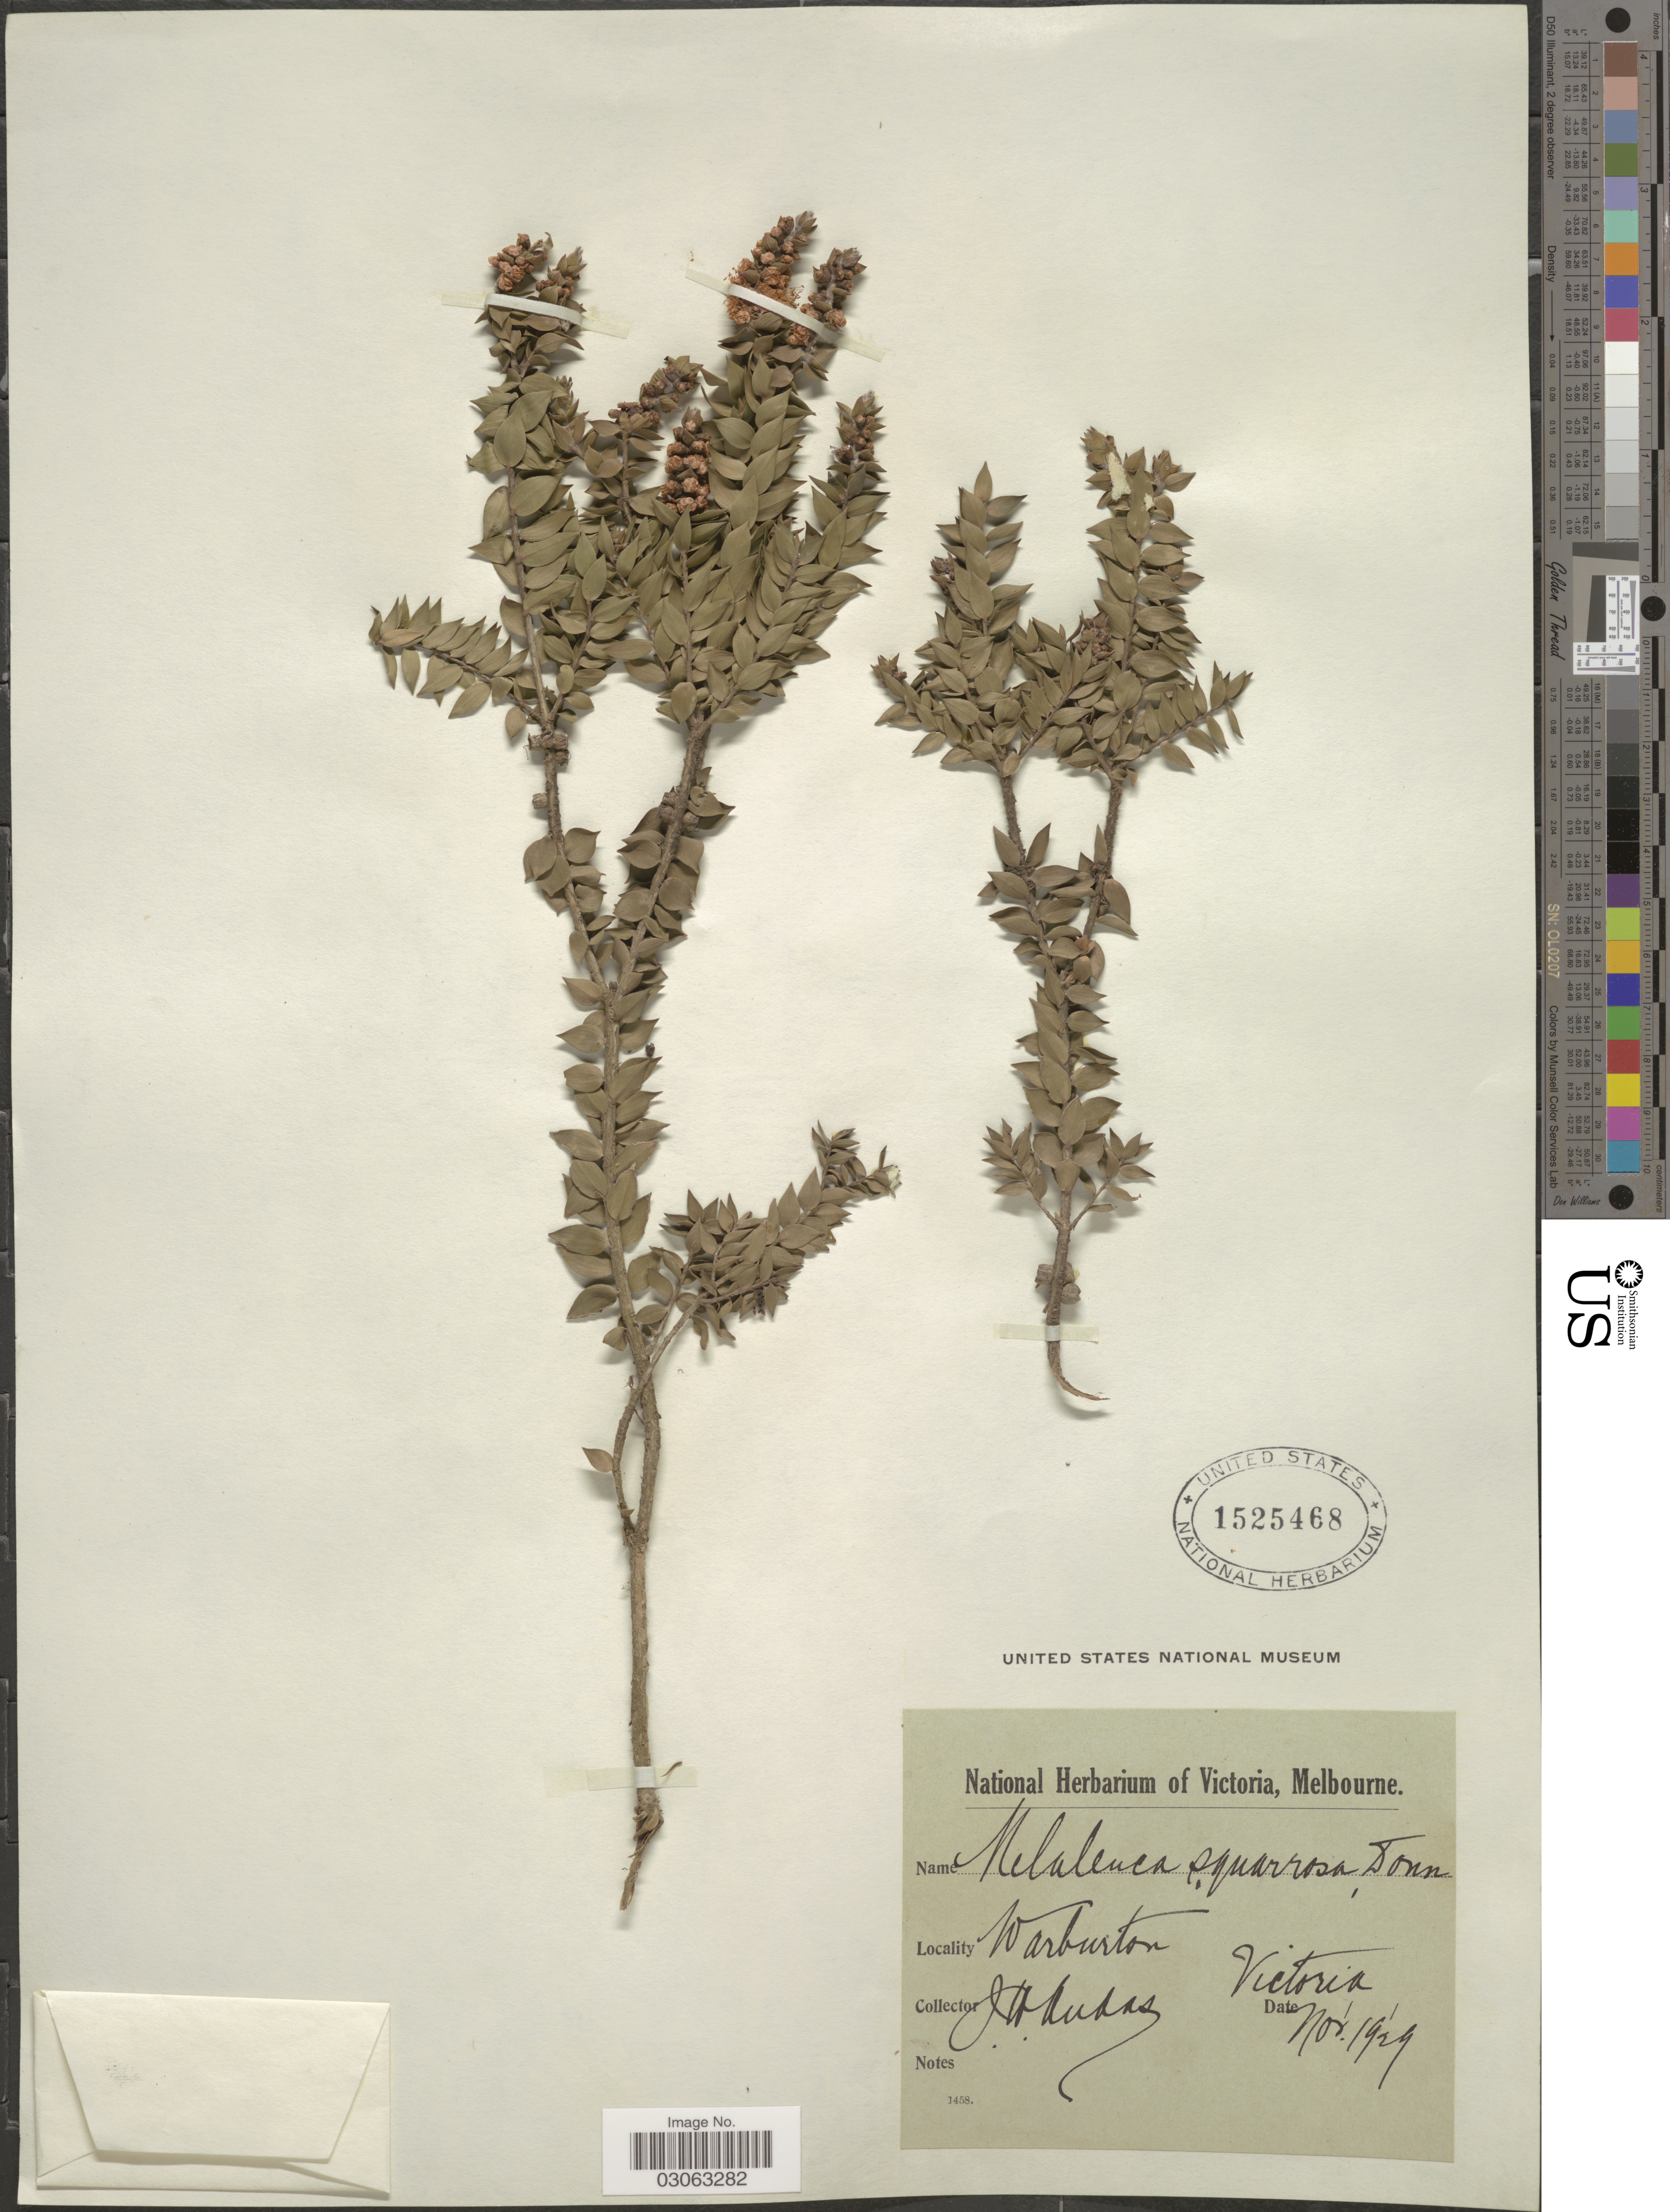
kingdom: Plantae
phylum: Tracheophyta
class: Magnoliopsida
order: Myrtales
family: Myrtaceae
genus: Melaleuca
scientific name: Melaleuca squarrosa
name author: Sm.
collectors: J. Audas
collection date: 1929-11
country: Australia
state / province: Victoria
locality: Warburton. Victoria.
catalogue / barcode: US 1525468